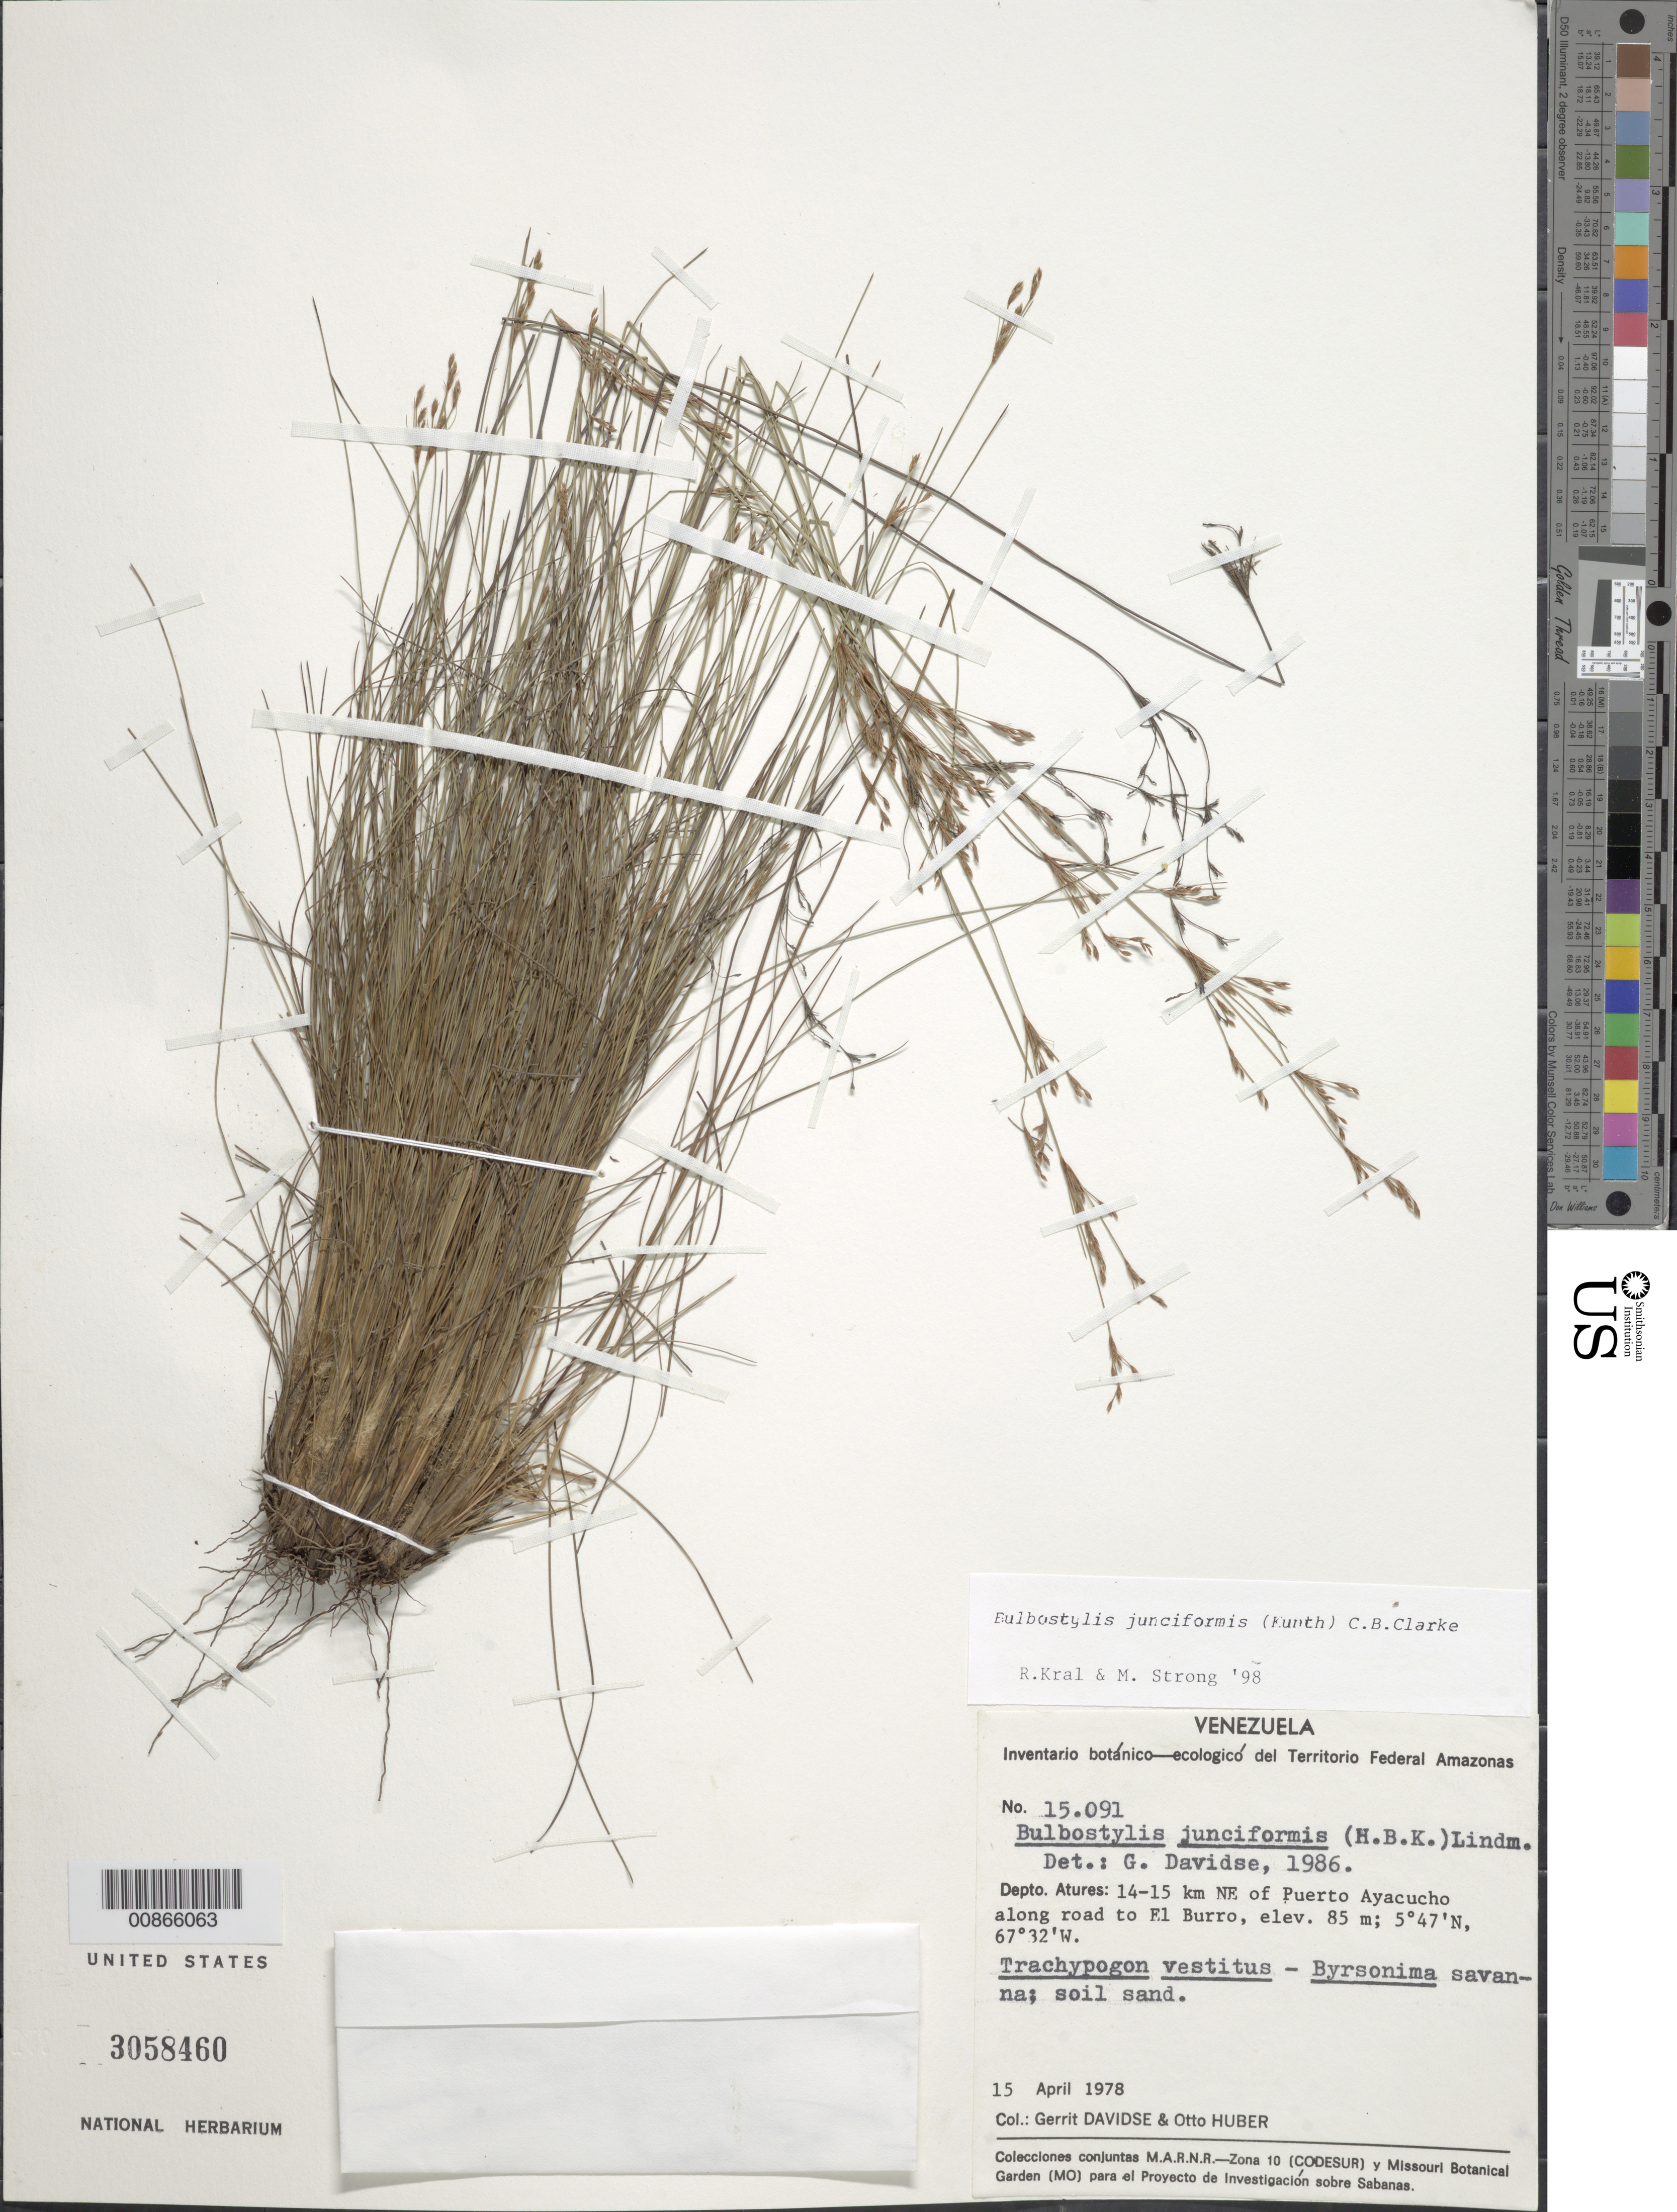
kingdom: Plantae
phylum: Tracheophyta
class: Liliopsida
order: Poales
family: Cyperaceae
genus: Bulbostylis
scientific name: Bulbostylis junciformis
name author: (Kunth) C.B. Clarke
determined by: Davidse, Gerrit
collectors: G. Davidse & O. Huber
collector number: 15091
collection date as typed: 15-Apr-78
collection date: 1978-04-15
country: Venezuela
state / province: Amazonas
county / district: Atures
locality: Puerto Ayacucho, 14-15 km NE of on road to El Burro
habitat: Trachypogon vestitus-Byrsonima savanna, soil sand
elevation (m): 85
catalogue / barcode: US 3058460